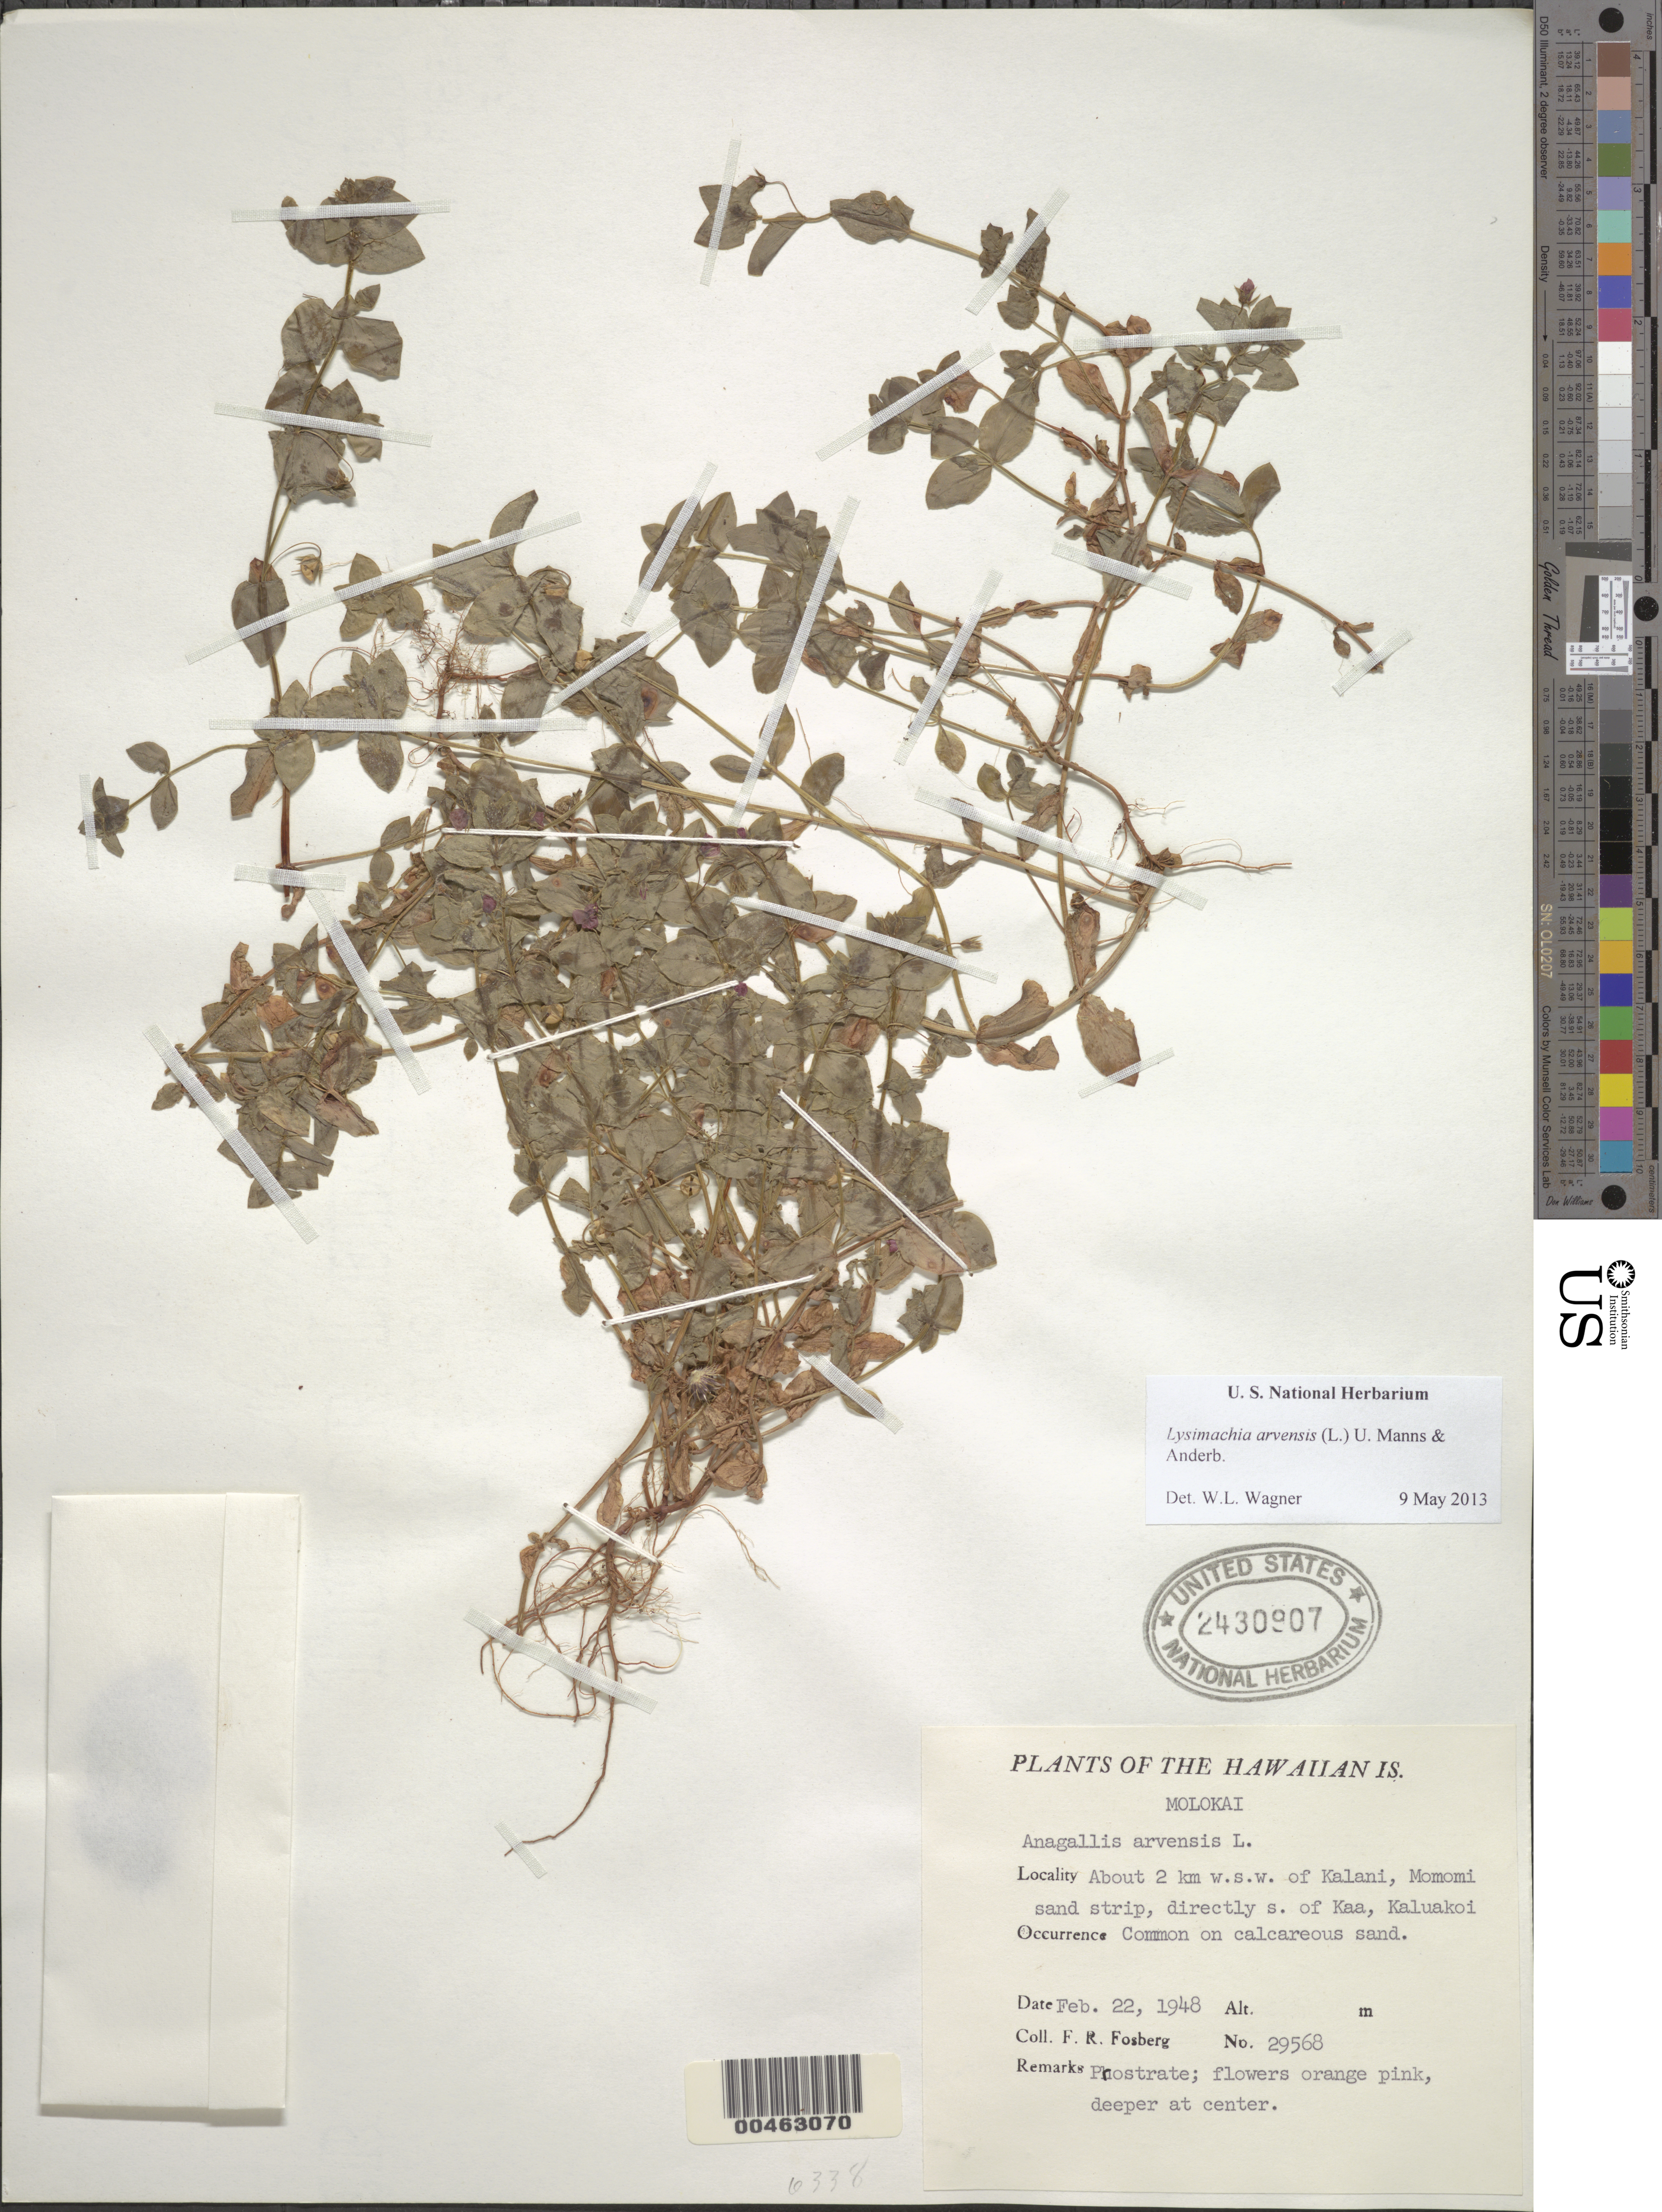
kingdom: Plantae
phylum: Tracheophyta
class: Magnoliopsida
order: Ericales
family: Primulaceae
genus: Lysimachia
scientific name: Lysimachia arvensis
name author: (L.) U. Manns & Anderb.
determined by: Wagner, W. L., (BOT), Smithsonian Institution - National Museum of Natural History (UNITED STATES)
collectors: F. R. Fosberg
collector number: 29568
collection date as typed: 22 Feb 1948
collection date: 1948-02-22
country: United States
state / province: Hawaii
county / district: Maui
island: Moloka'i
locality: About 2 km WSW of Kalani, Momomi sand strip, directly S of Kaa, Kaluakoi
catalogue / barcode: US 2430907